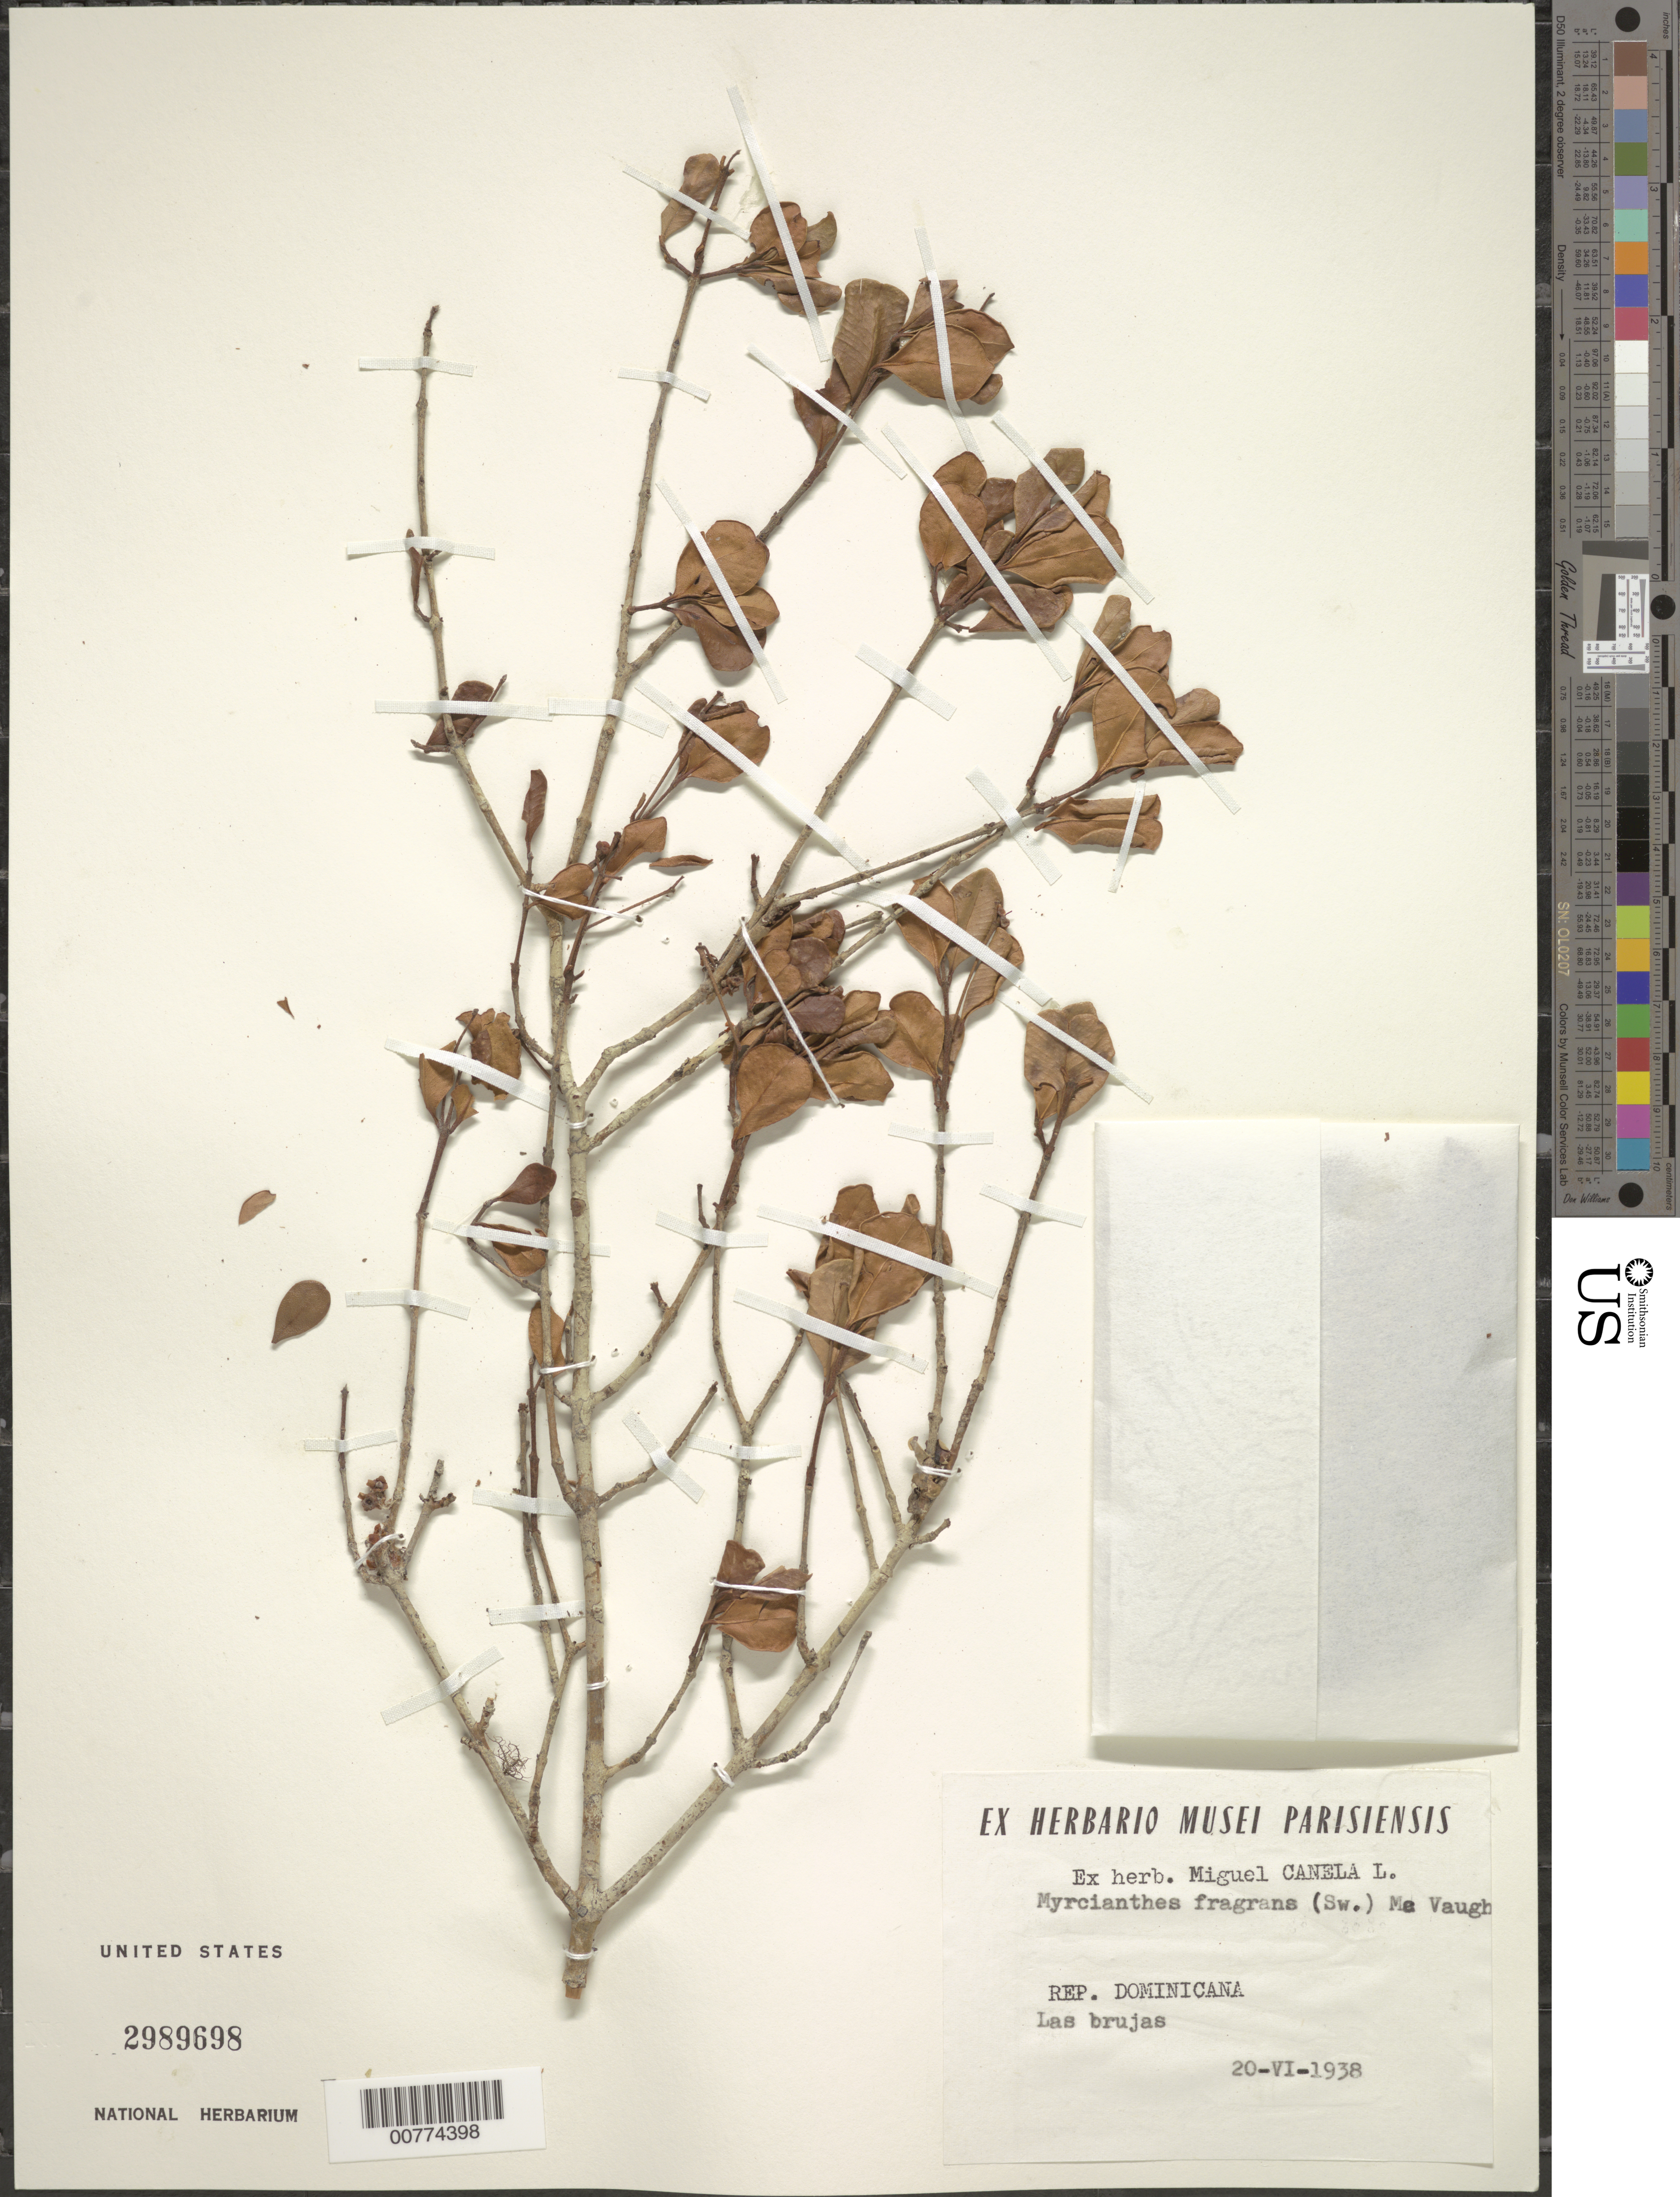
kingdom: Plantae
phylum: Tracheophyta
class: Magnoliopsida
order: Myrtales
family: Myrtaceae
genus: Myrcianthes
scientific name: Myrcianthes fragrans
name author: (Sw.) McVaugh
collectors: M. Canela Lazaro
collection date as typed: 20 Jun 1938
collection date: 1938-06-20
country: Dominican Republic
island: Hispaniola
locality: Las Brujas.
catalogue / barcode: US 2989698